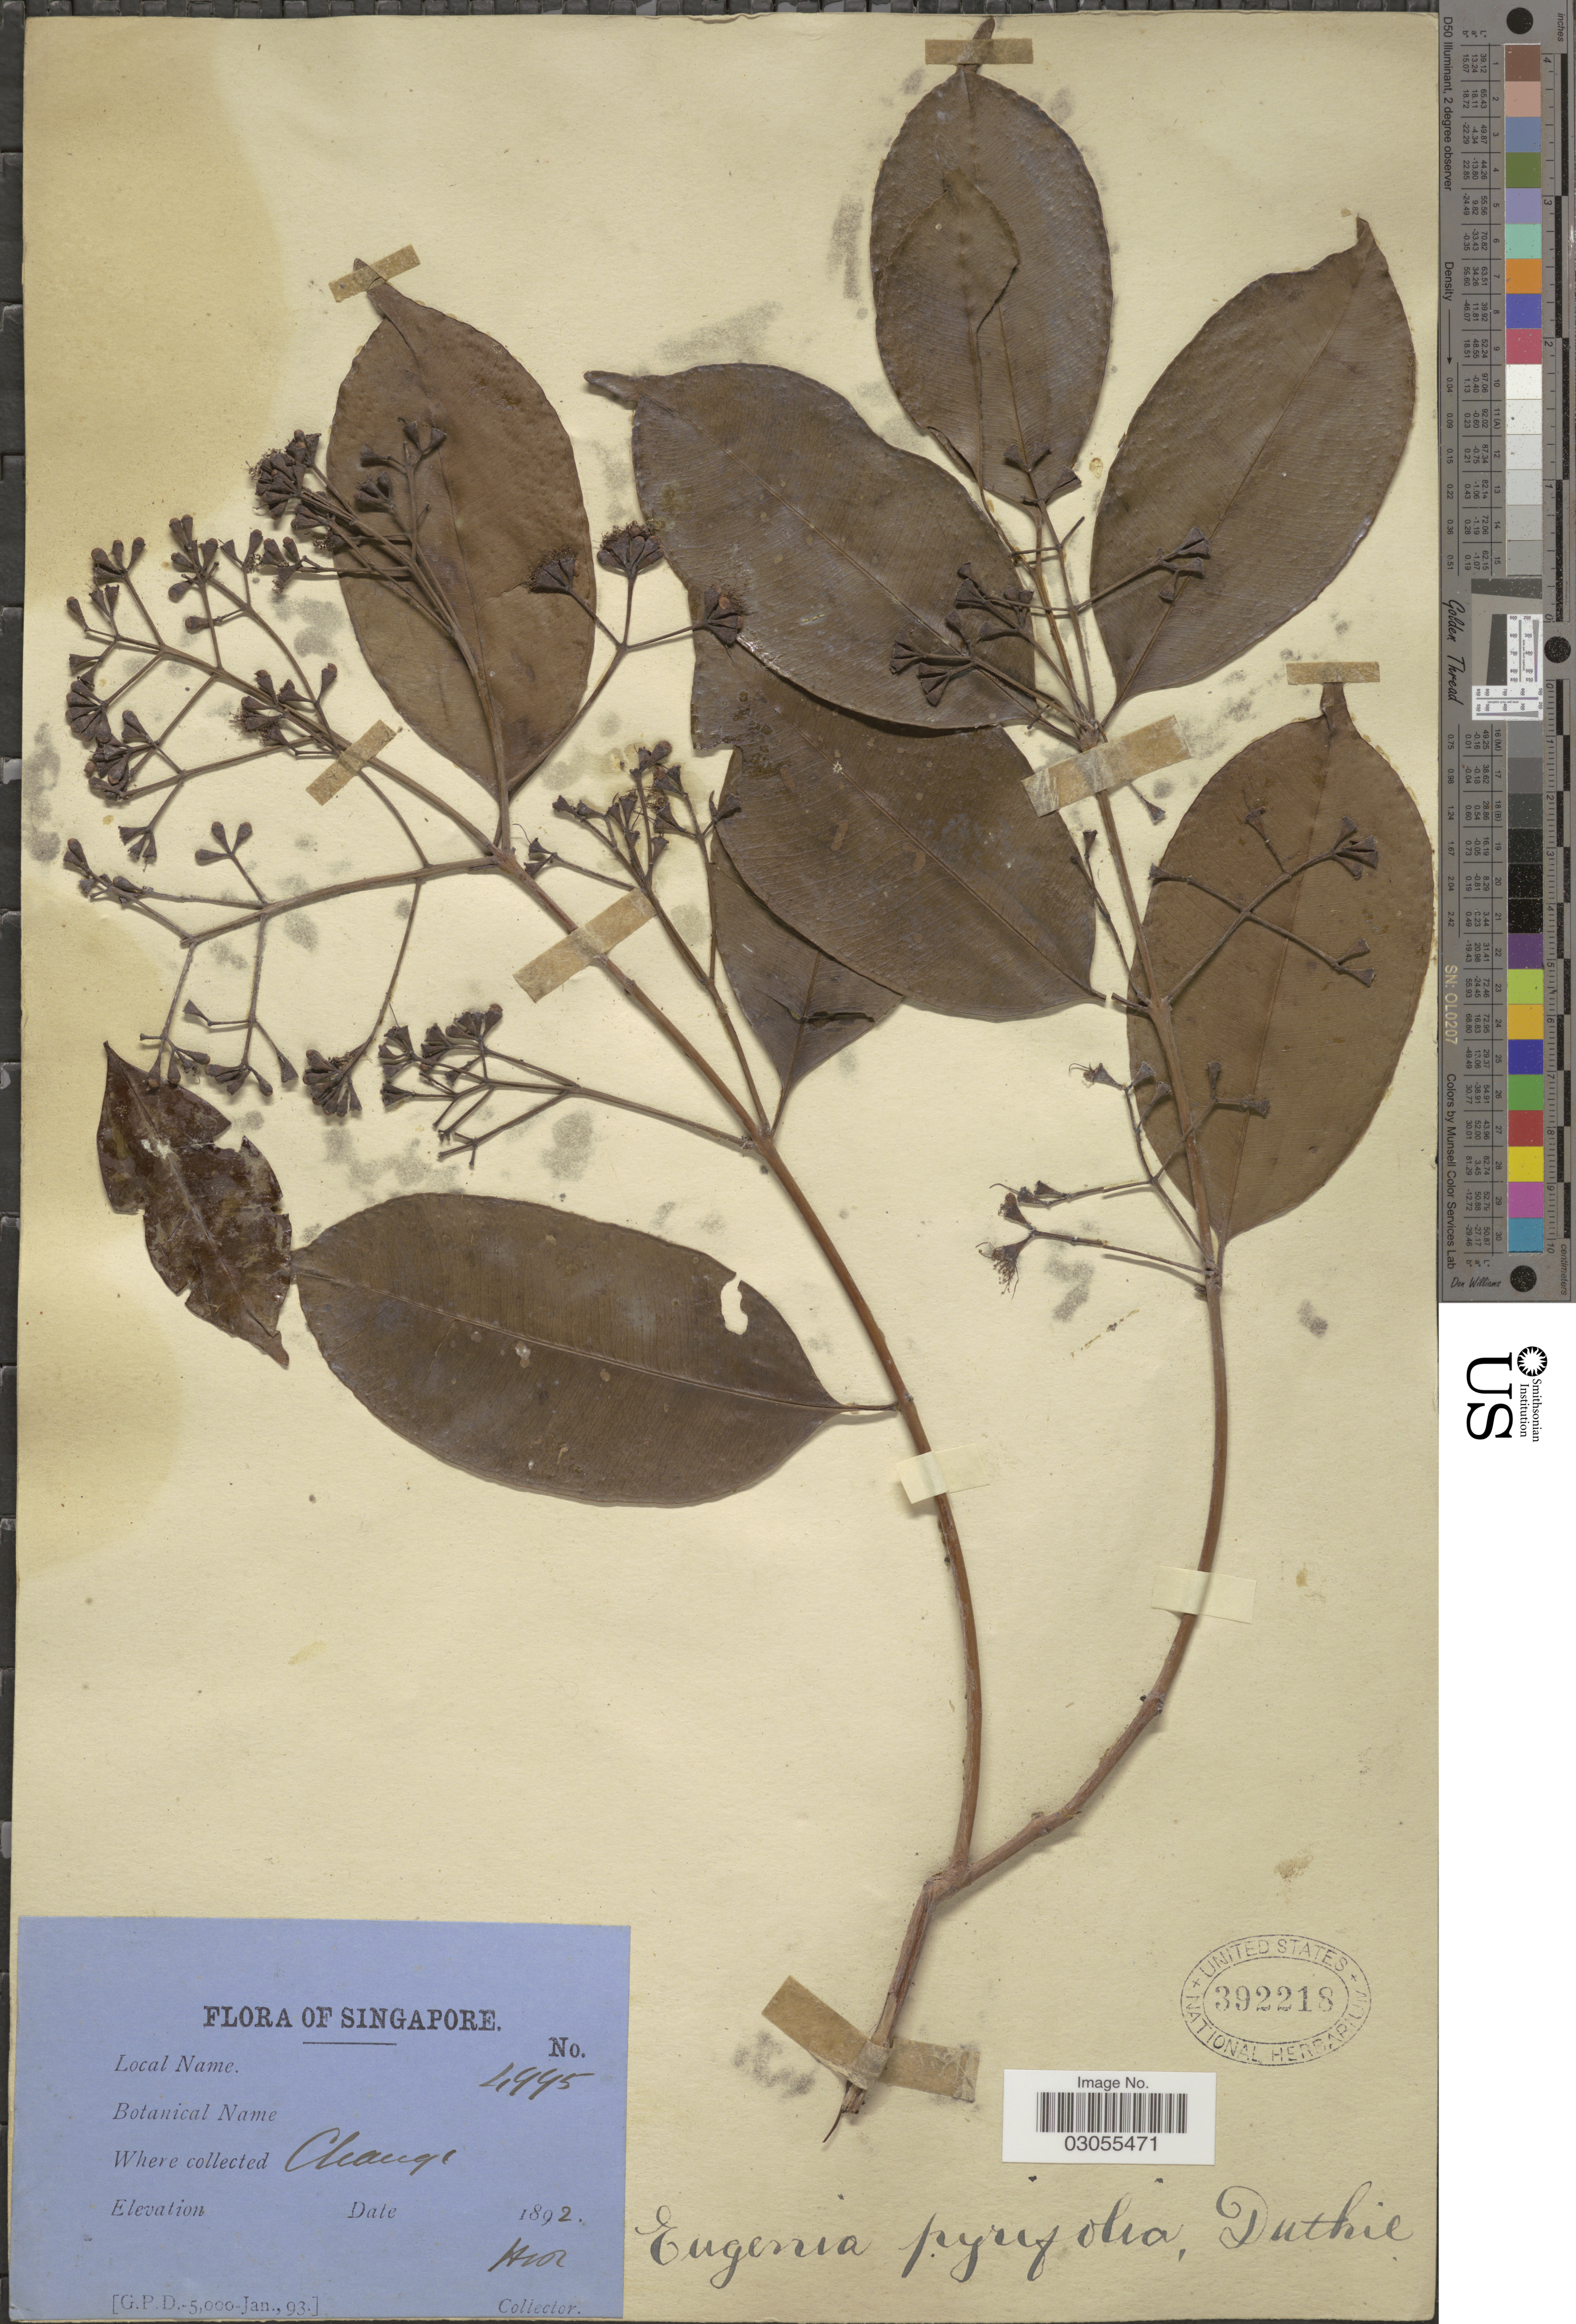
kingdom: Plantae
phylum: Tracheophyta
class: Magnoliopsida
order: Myrtales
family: Myrtaceae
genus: Syzygium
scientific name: Syzygium pyrifolium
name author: (Blume) DC.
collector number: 4995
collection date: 1892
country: Singapore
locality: Changi.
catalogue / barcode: US 392218